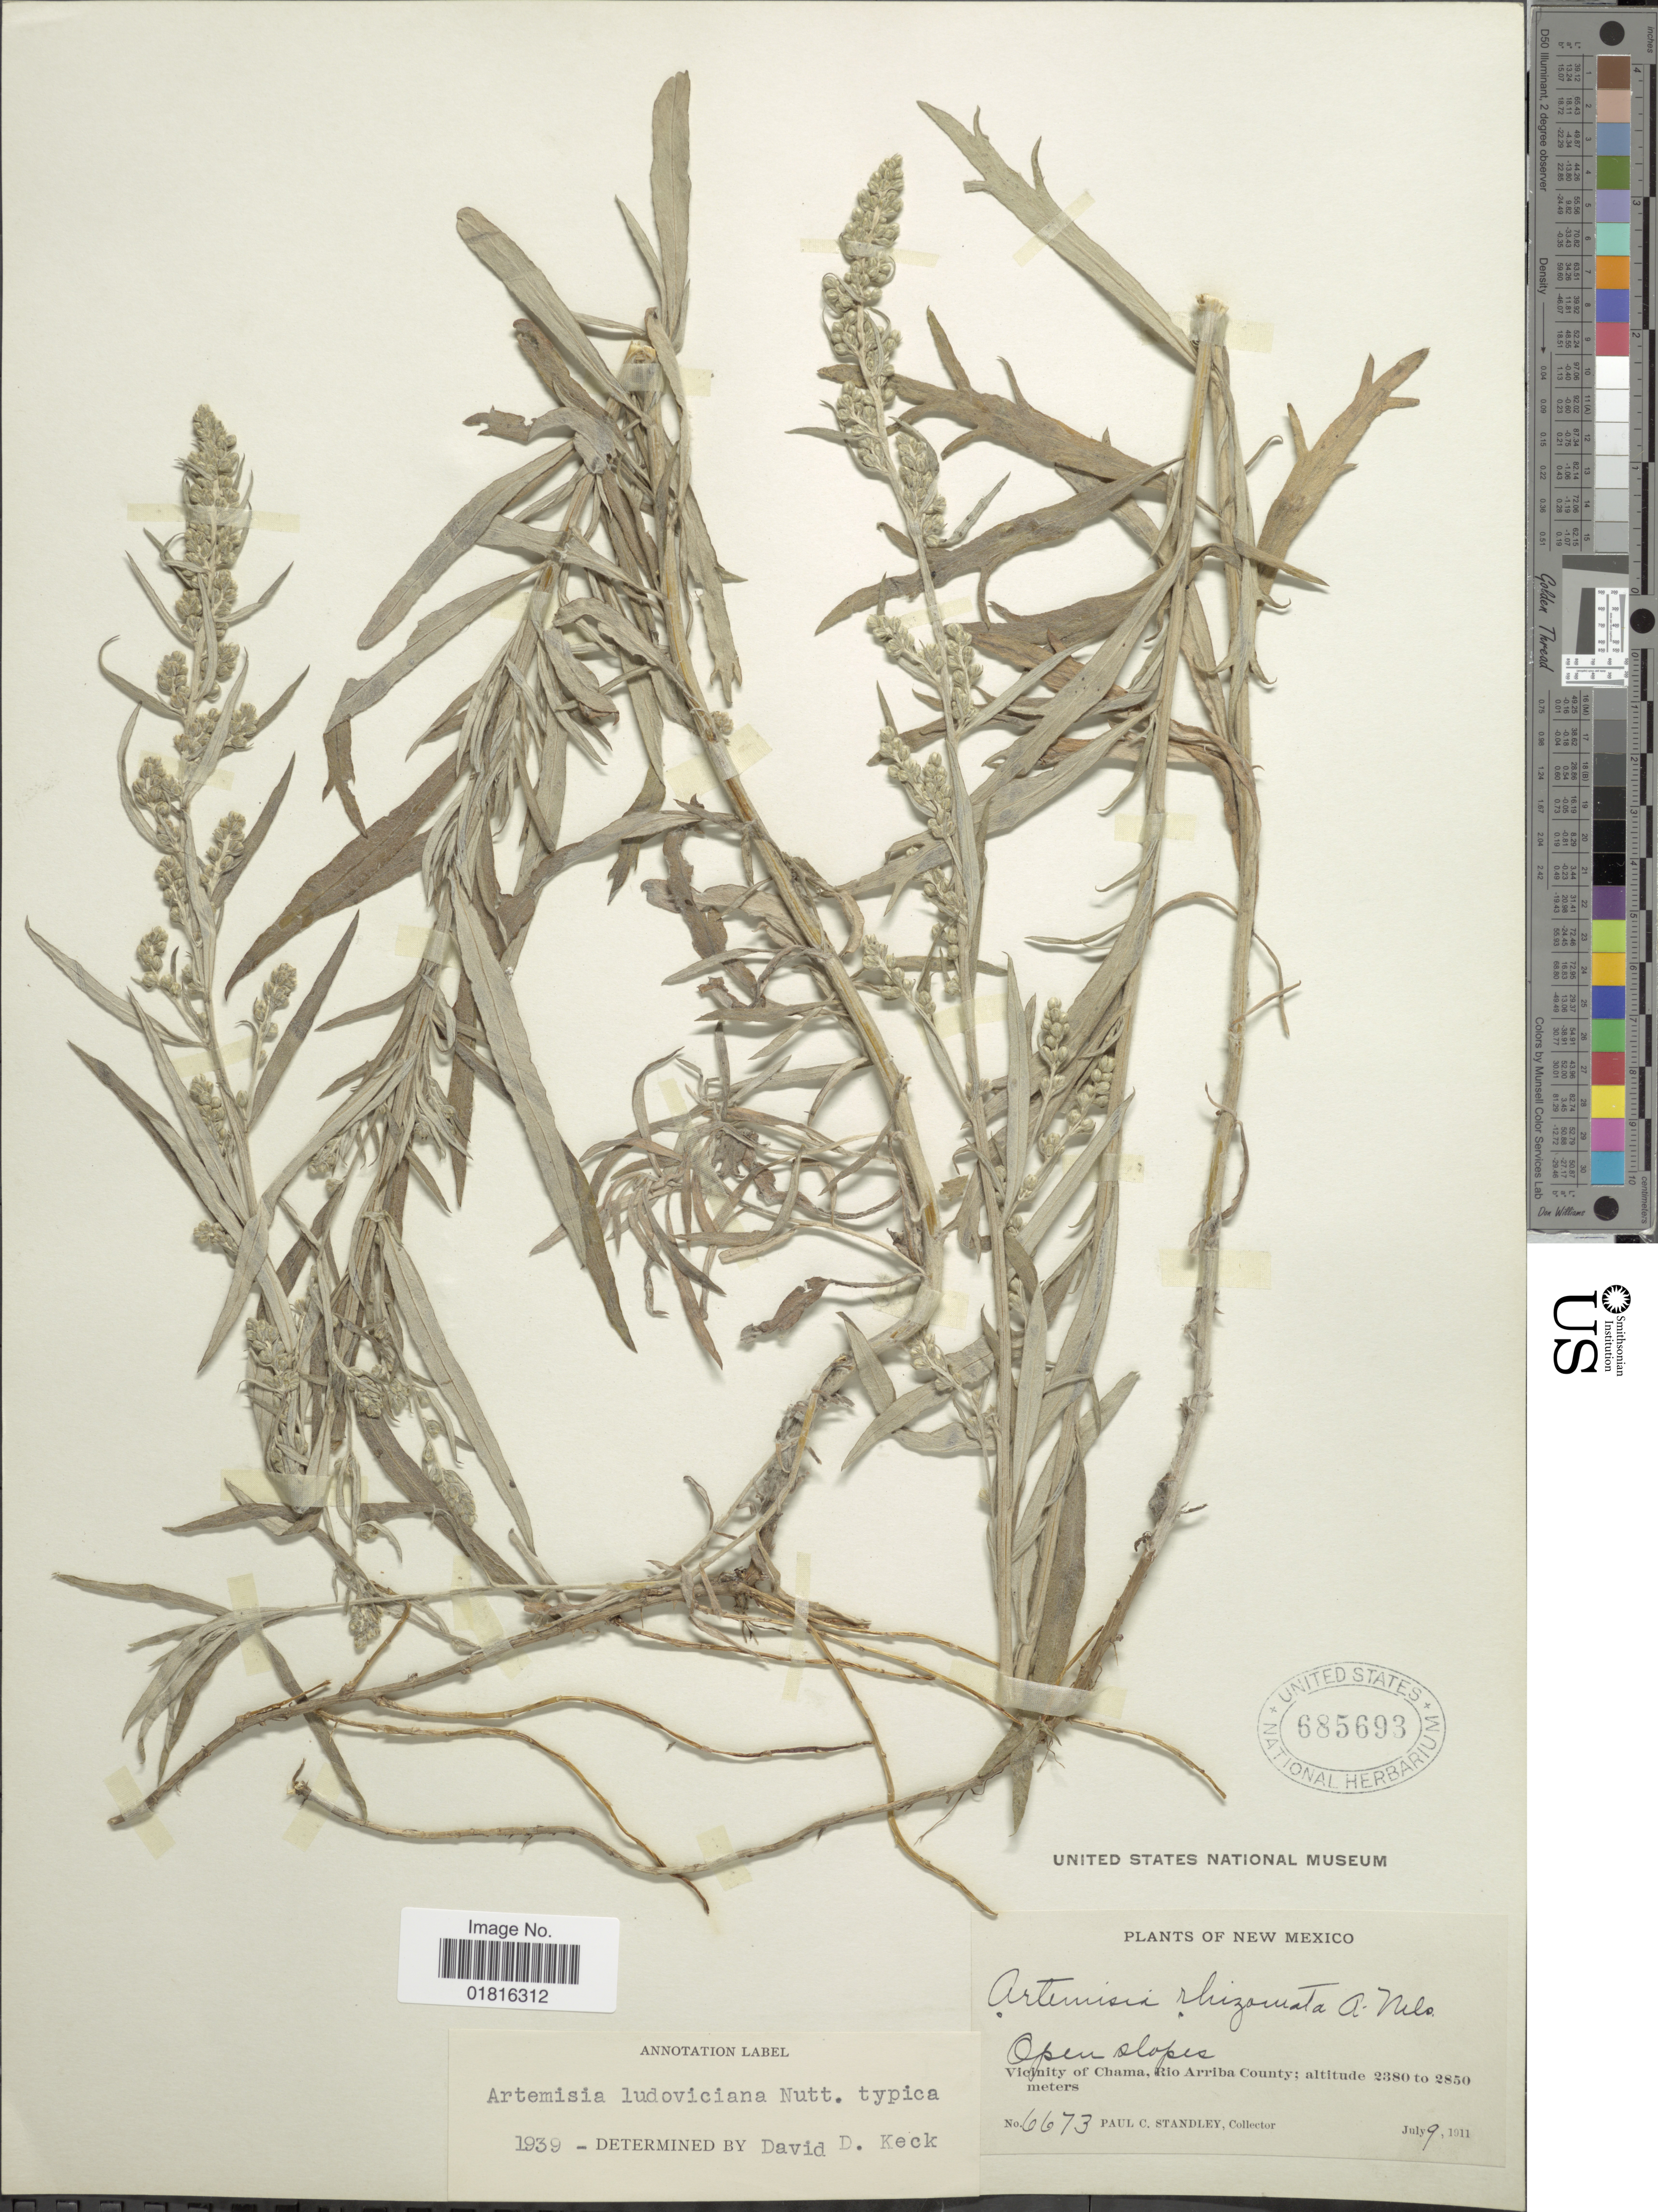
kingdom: Plantae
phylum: Tracheophyta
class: Magnoliopsida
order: Asterales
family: Asteraceae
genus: Artemisia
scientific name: Artemisia ludoviciana subsp. ludoviciana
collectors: P. C. Standley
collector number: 6673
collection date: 1911-07-09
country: United States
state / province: New Mexico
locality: Open slopes, Vicinity of Chama, Rio Arriba County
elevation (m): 2380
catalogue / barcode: US 685693